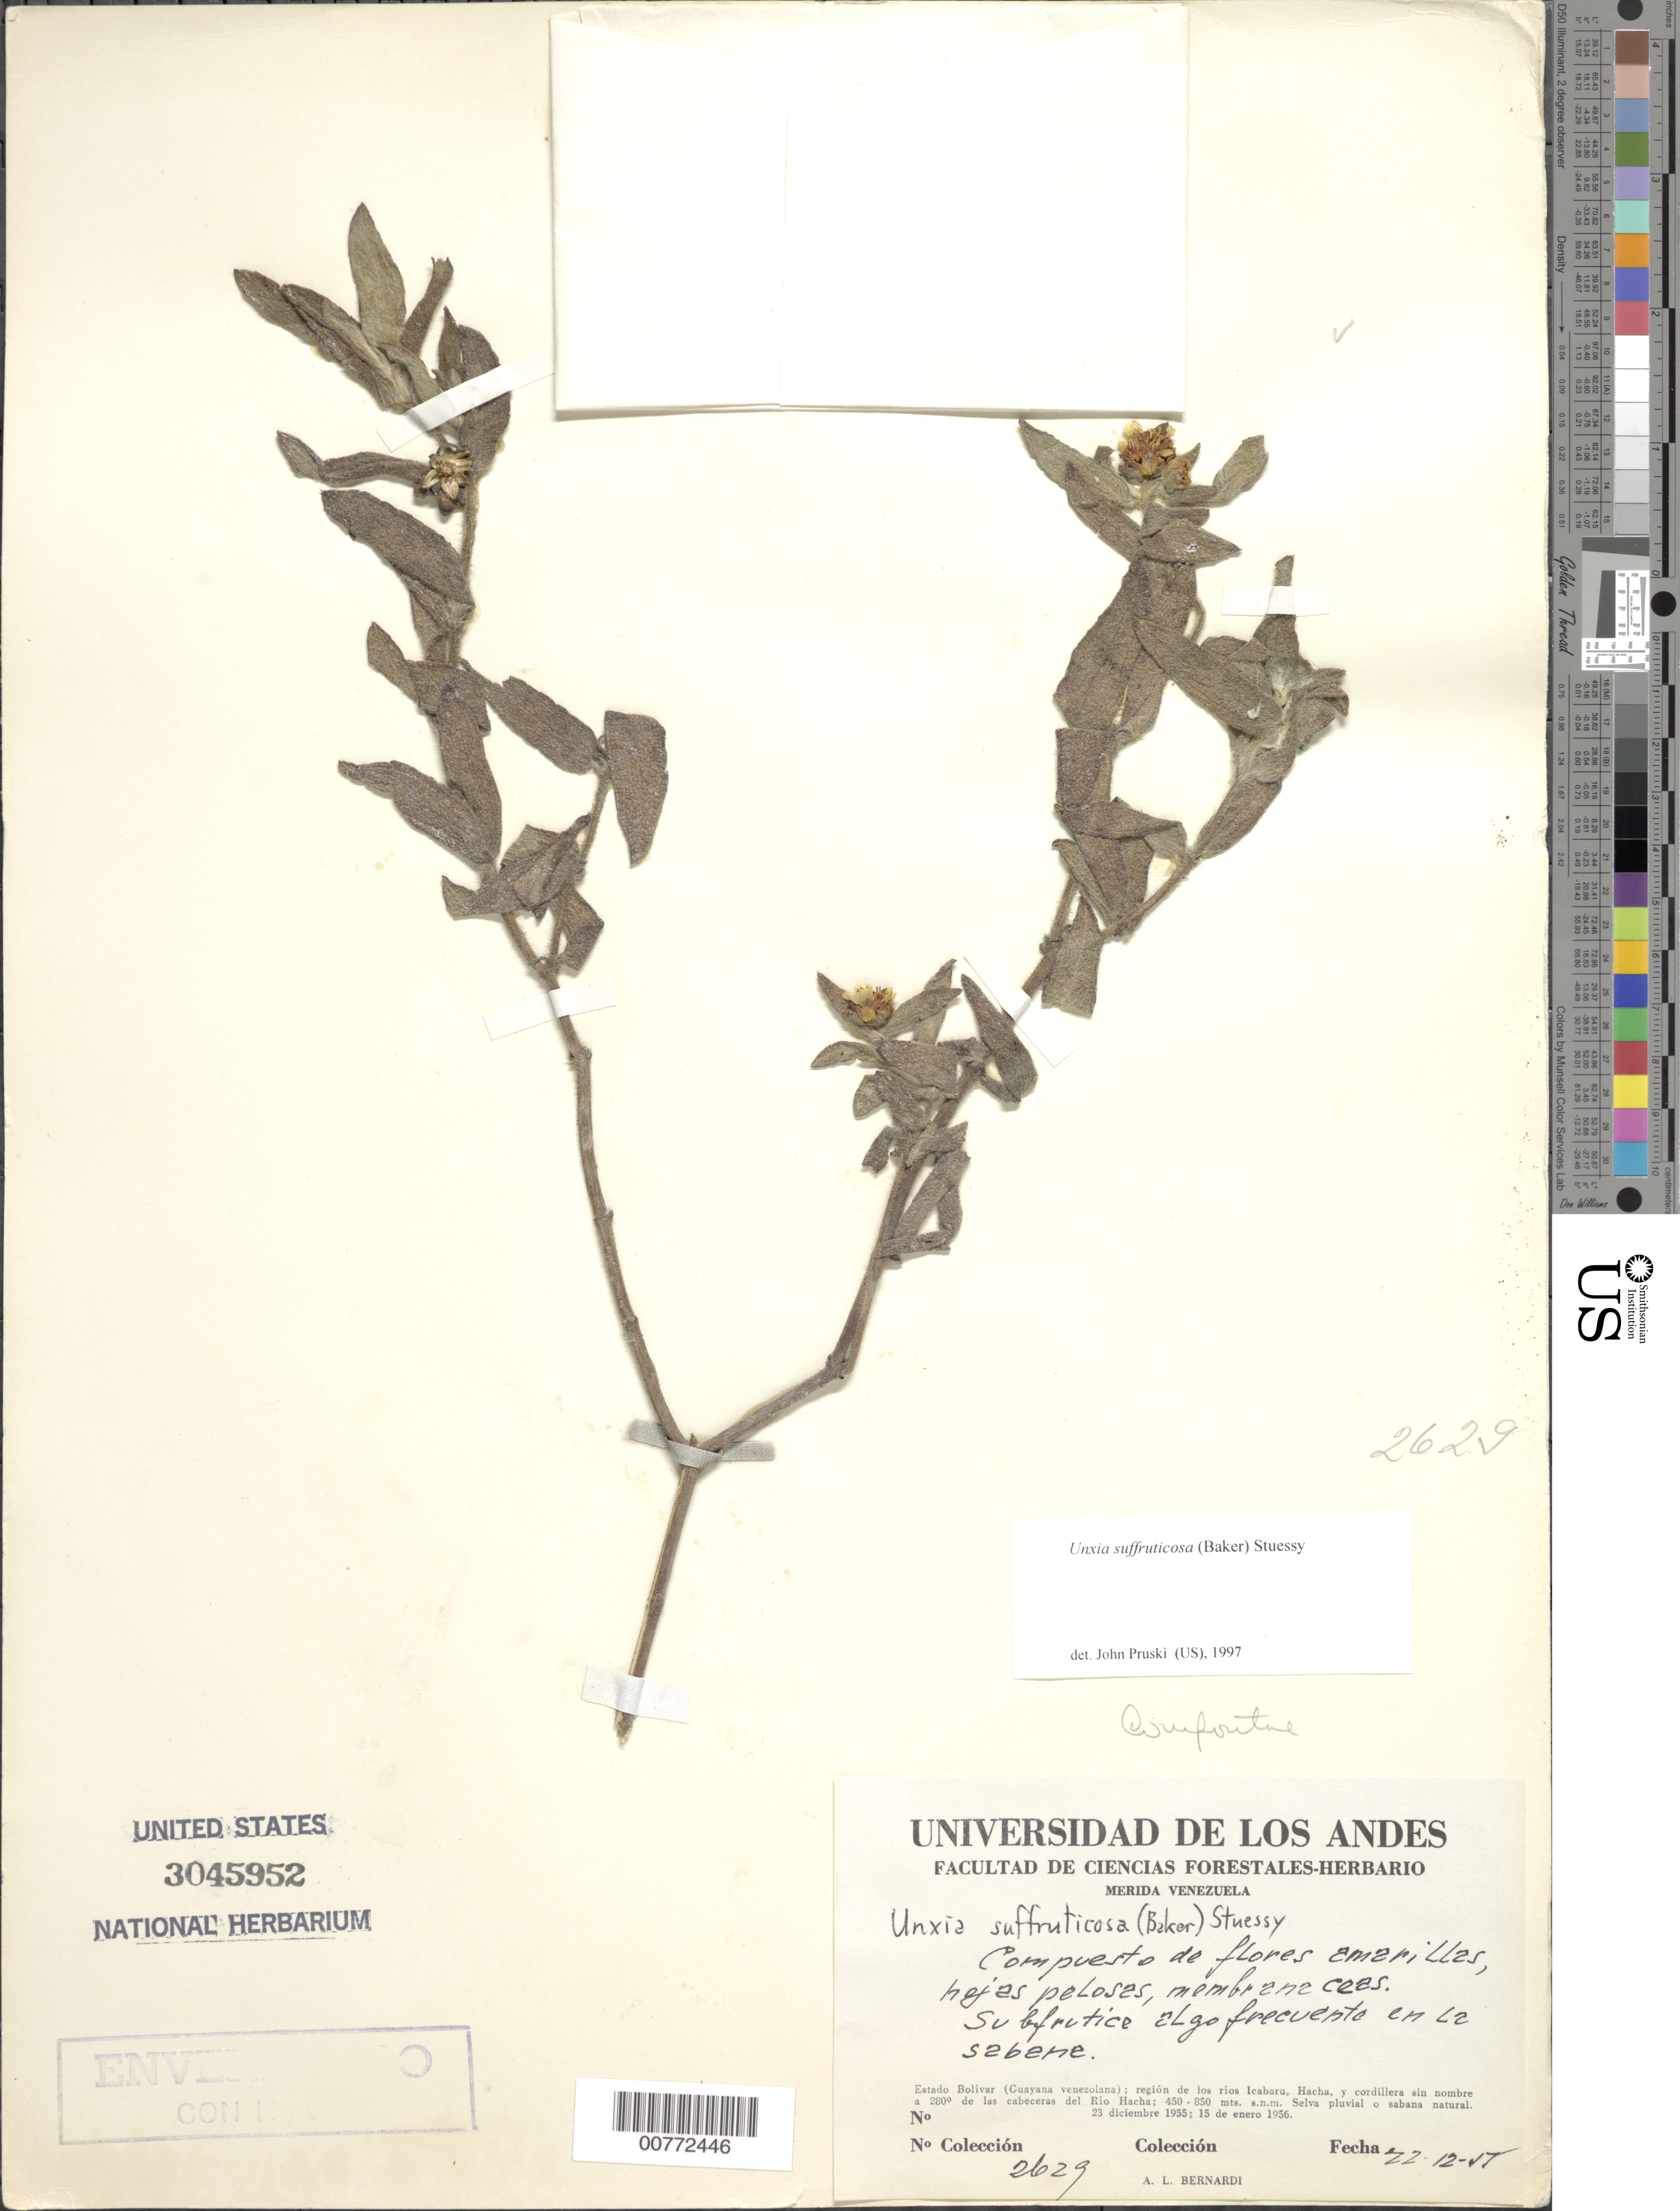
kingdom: Plantae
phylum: Tracheophyta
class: Magnoliopsida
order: Asterales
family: Asteraceae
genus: Unxia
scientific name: Unxia suffruticosa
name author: (Baker) Steussy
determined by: Pruski, J. F.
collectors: A. L. Bernardi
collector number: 2629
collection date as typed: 22-Dec-56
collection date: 1956-12-22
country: Venezuela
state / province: Bolívar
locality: Ríos Icabaru, Hacha y cordillera sin nombre a 280 deg de las cabeceras del Río Hacha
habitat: Selva pluvial o sabana natural; sabana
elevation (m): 450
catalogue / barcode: US 3045952